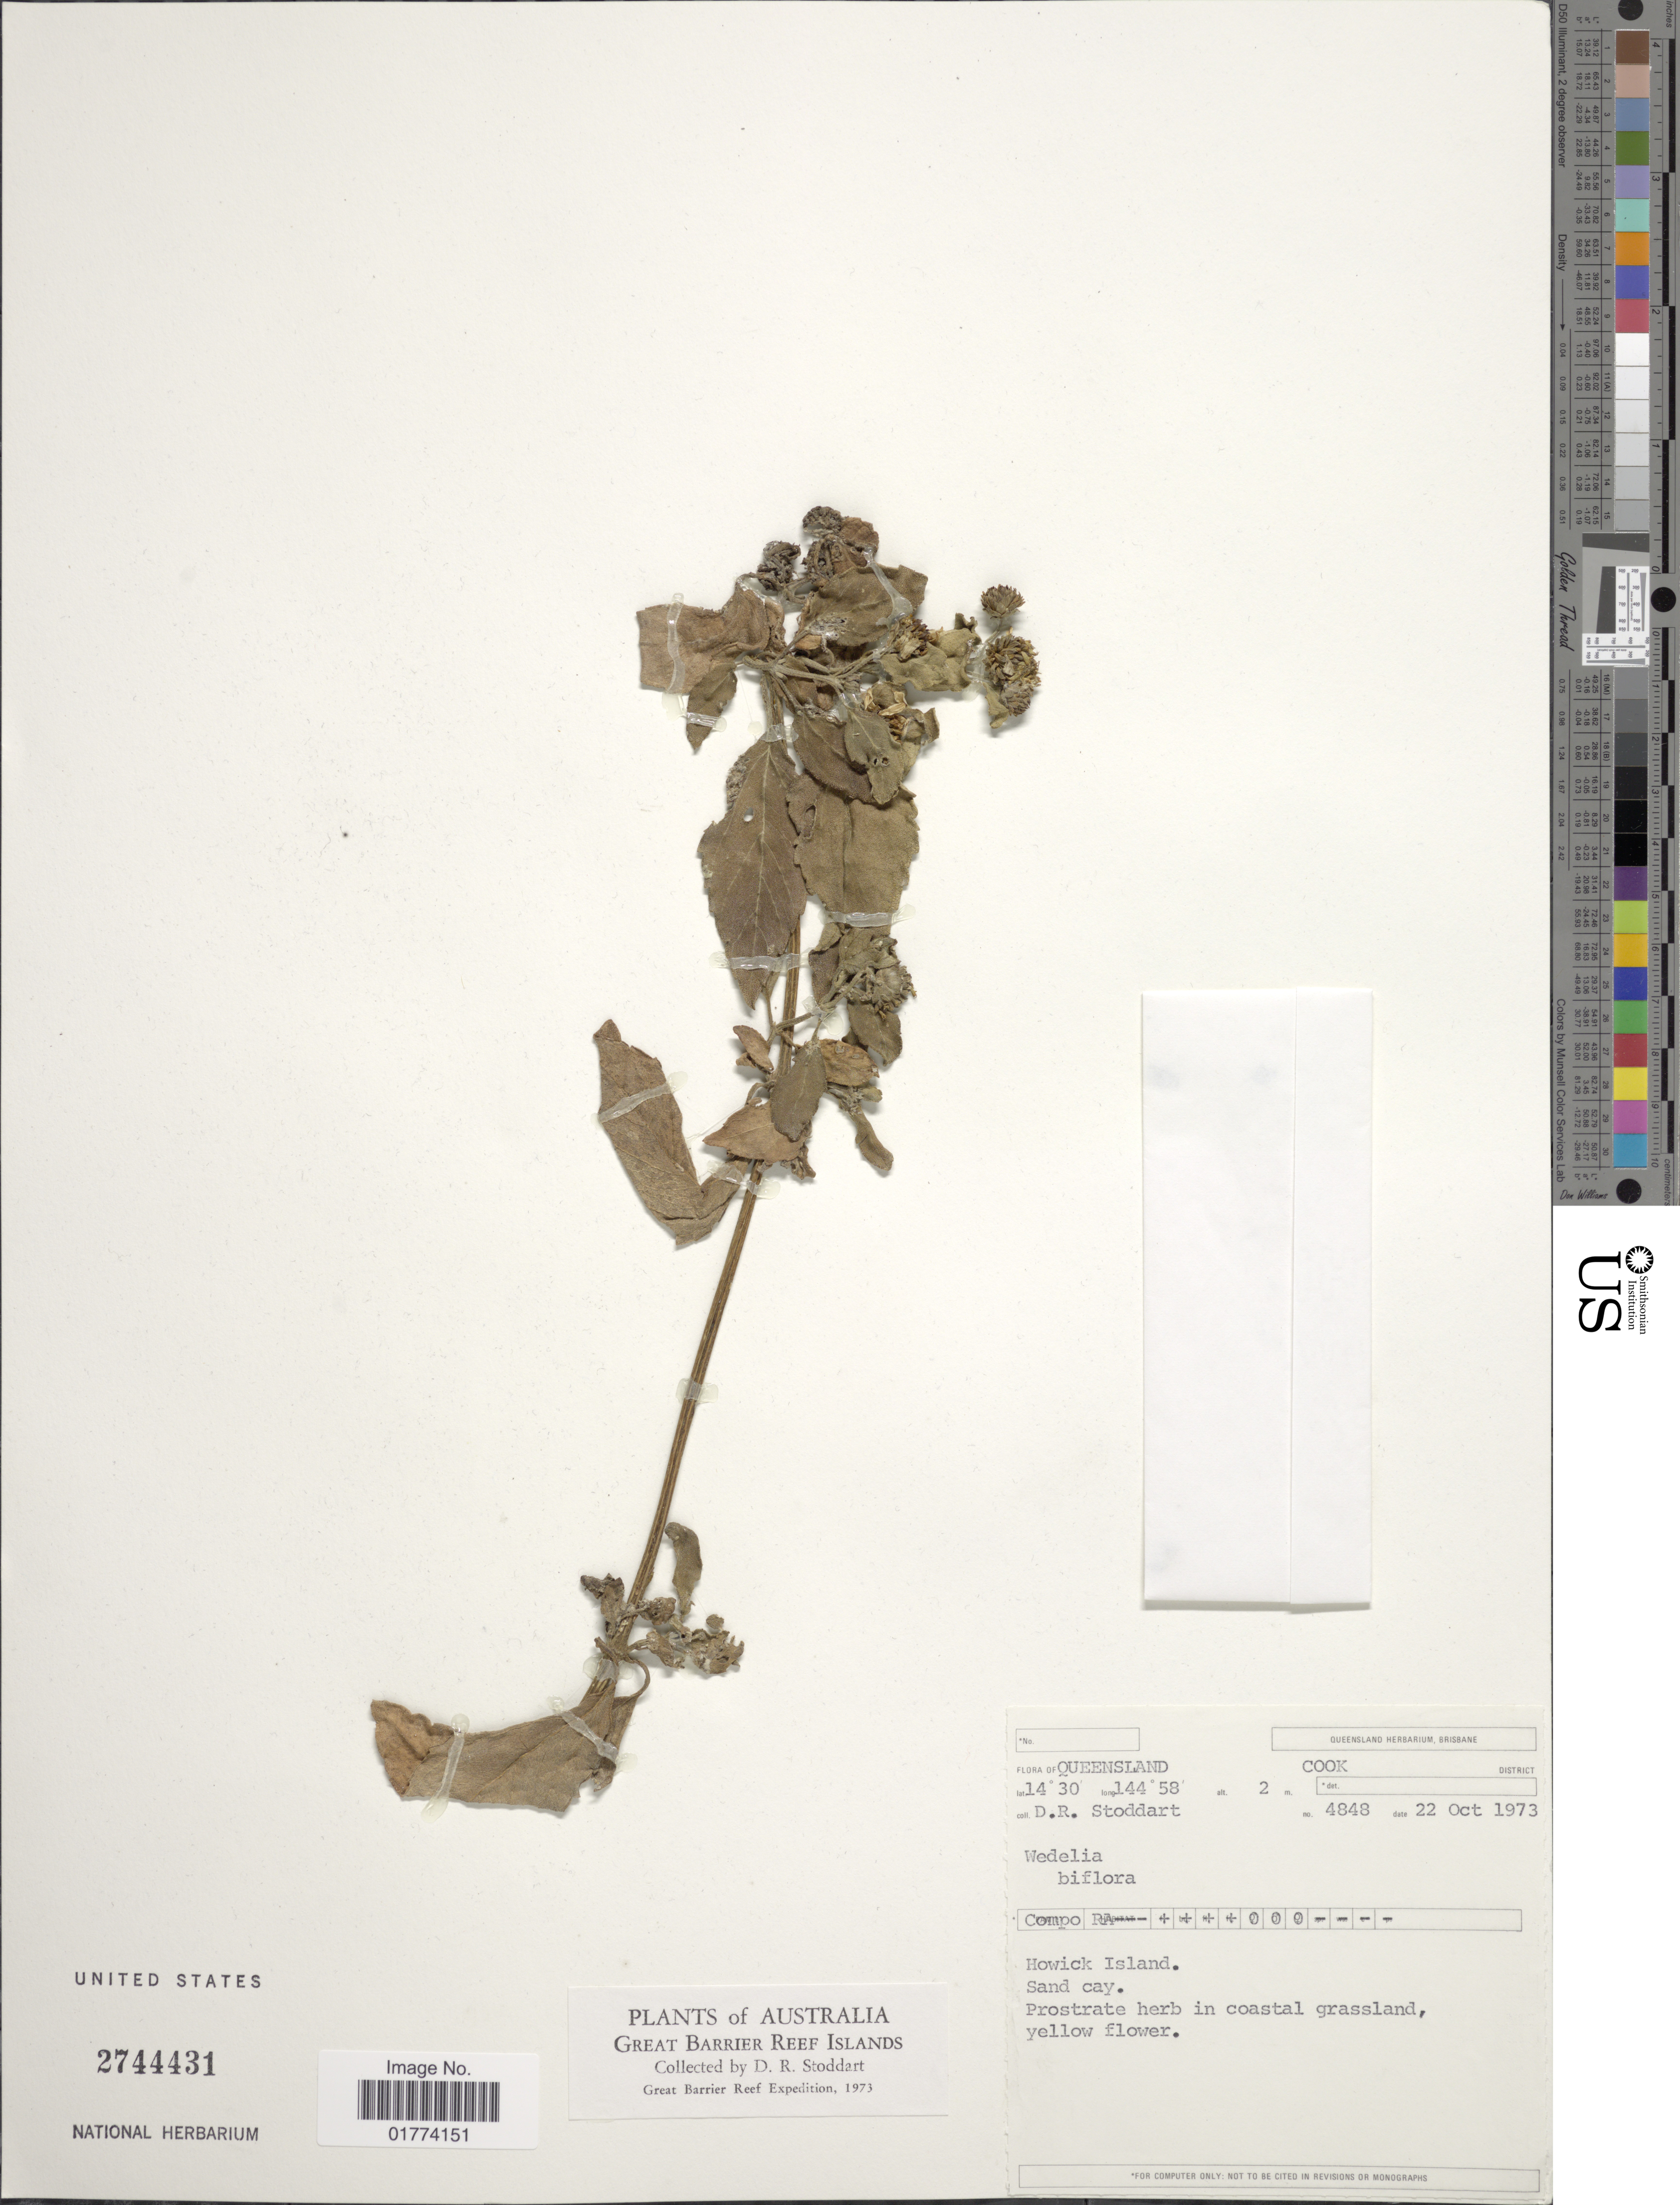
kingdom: Plantae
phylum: Tracheophyta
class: Magnoliopsida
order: Asterales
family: Asteraceae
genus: Wollastonia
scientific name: Wollastonia biflora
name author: (L.) DC.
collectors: D. R. Stoddart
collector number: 4848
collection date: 1973-10-22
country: Australia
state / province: Queensland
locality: Cook District, Howick Island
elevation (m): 2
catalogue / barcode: US 2744431